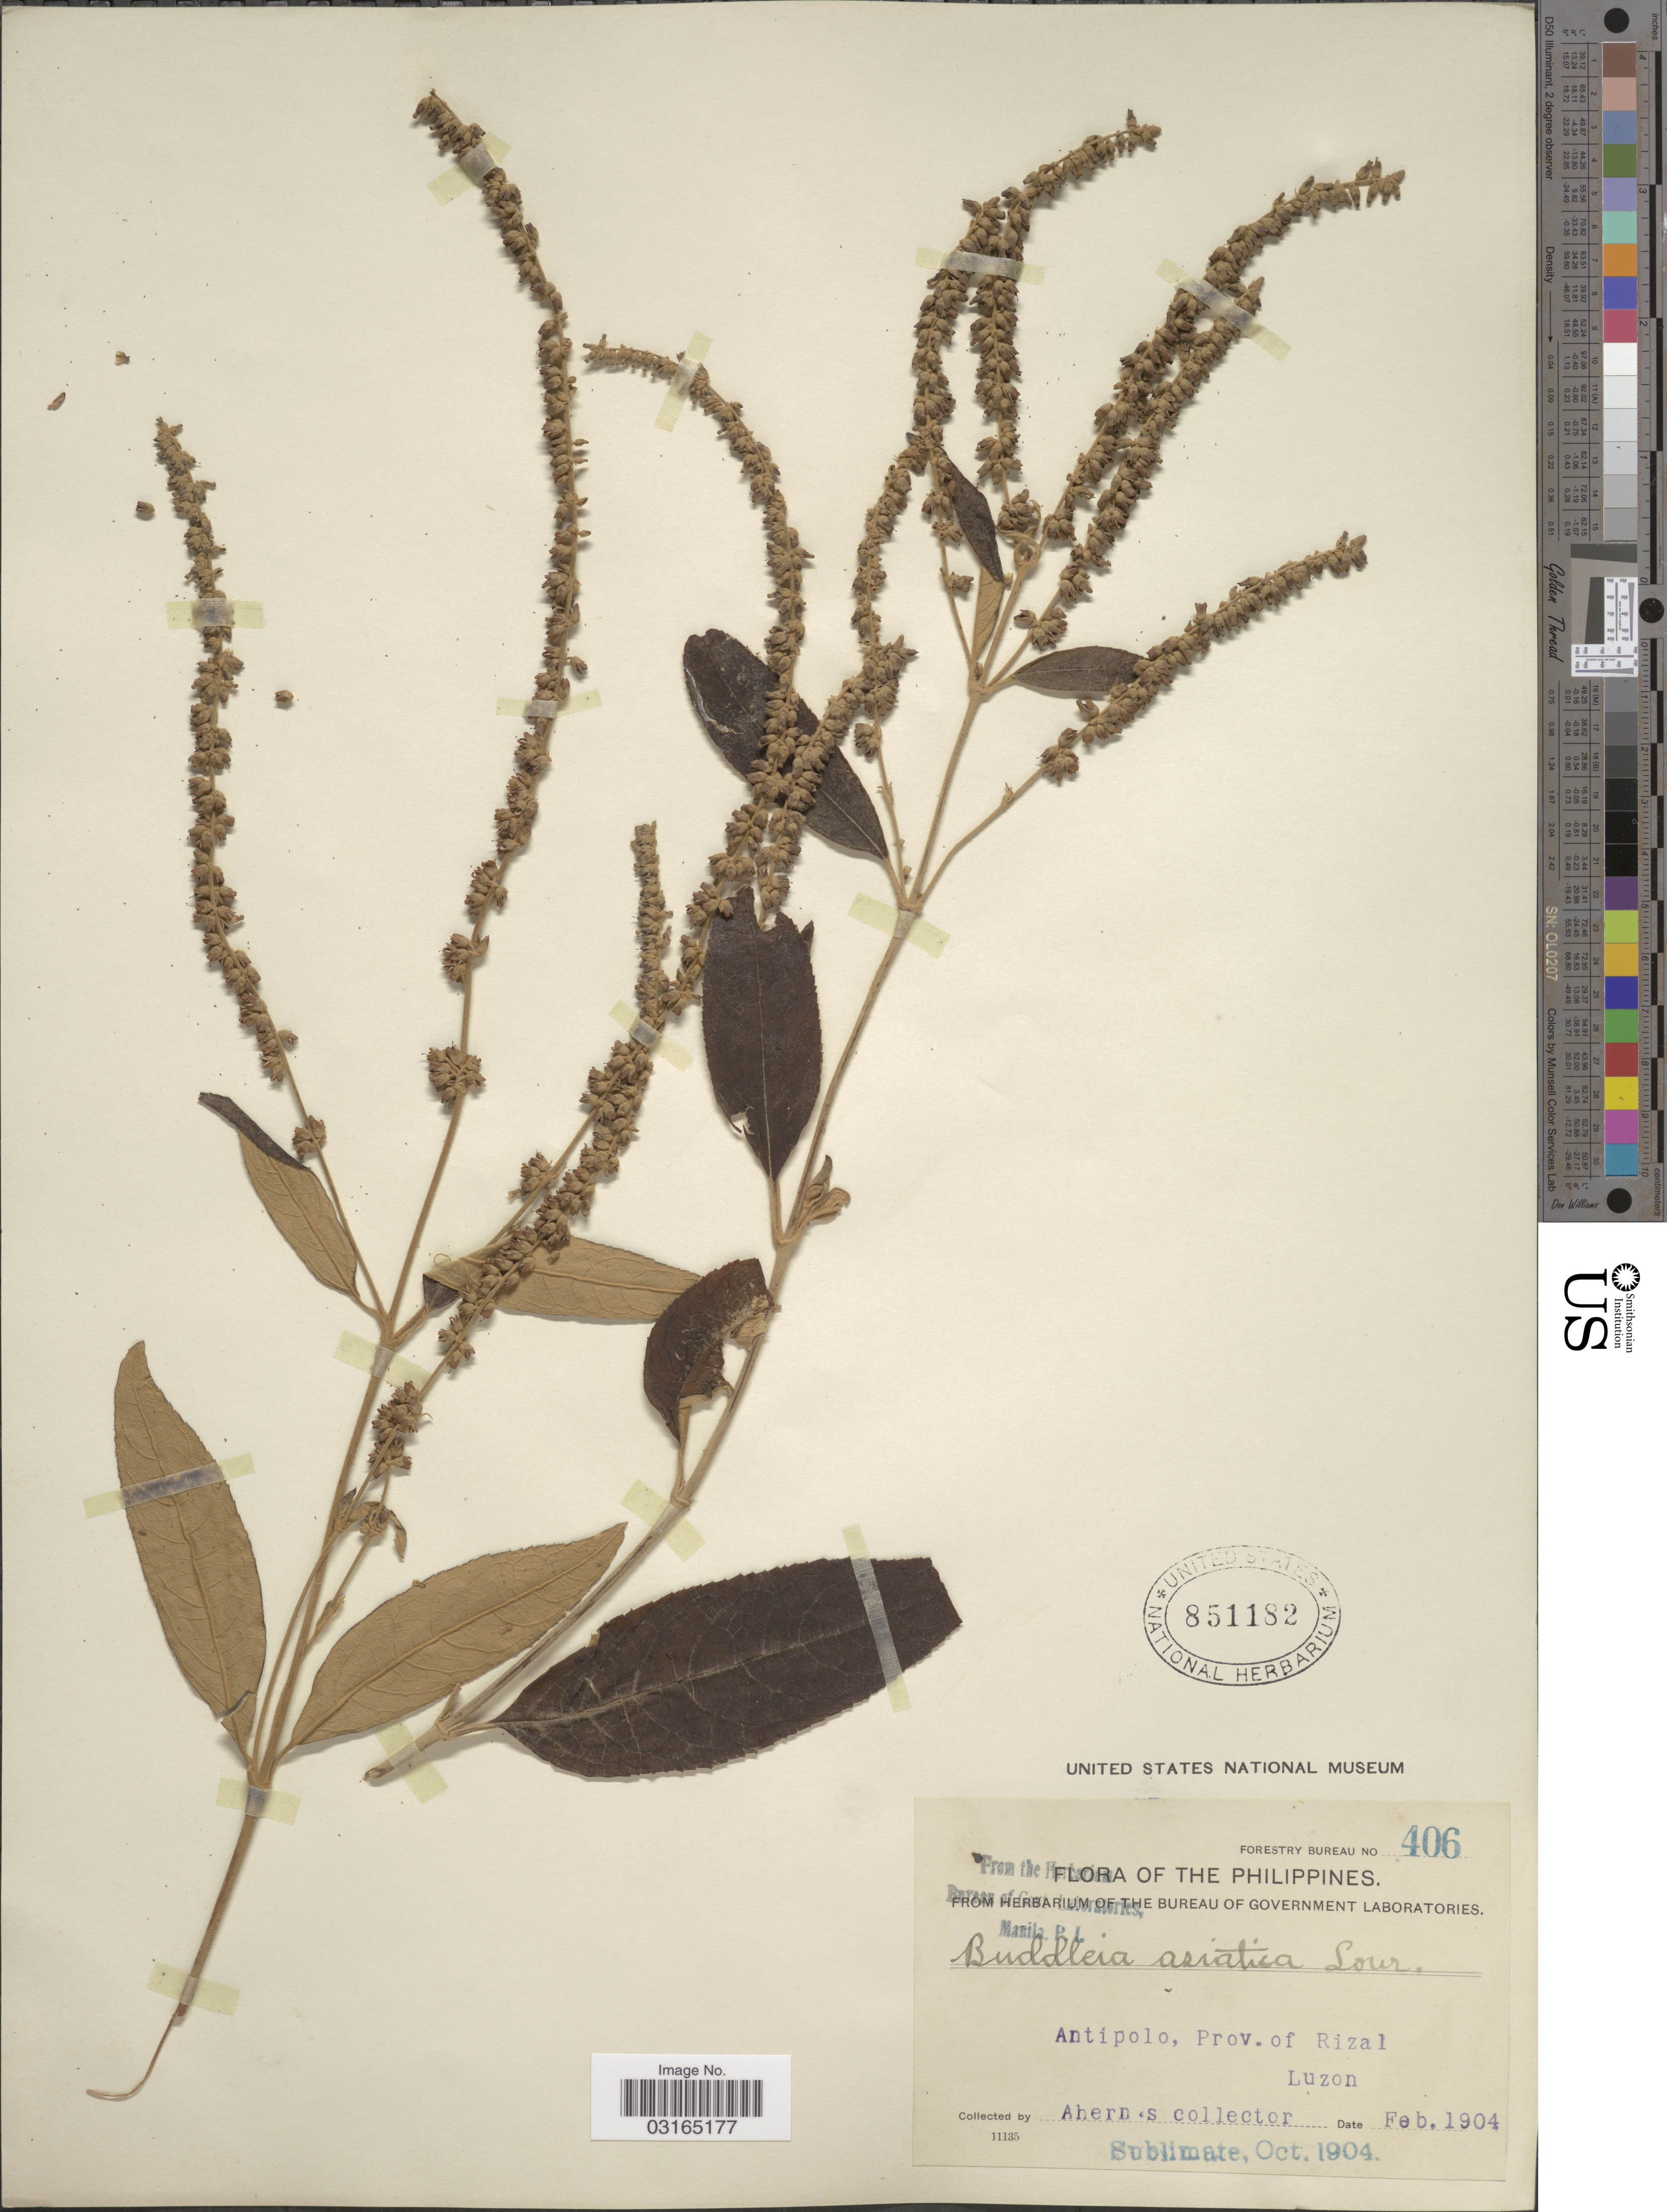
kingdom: Plantae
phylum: Tracheophyta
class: Magnoliopsida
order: Lamiales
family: Scrophulariaceae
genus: Buddleja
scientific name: Buddleja asiatica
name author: Lour.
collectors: Ahern's collector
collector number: Forestry Bureau 406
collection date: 1904-02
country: Philippines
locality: Antipolo, Prov. of Rizal, Luzon.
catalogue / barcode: US 851182